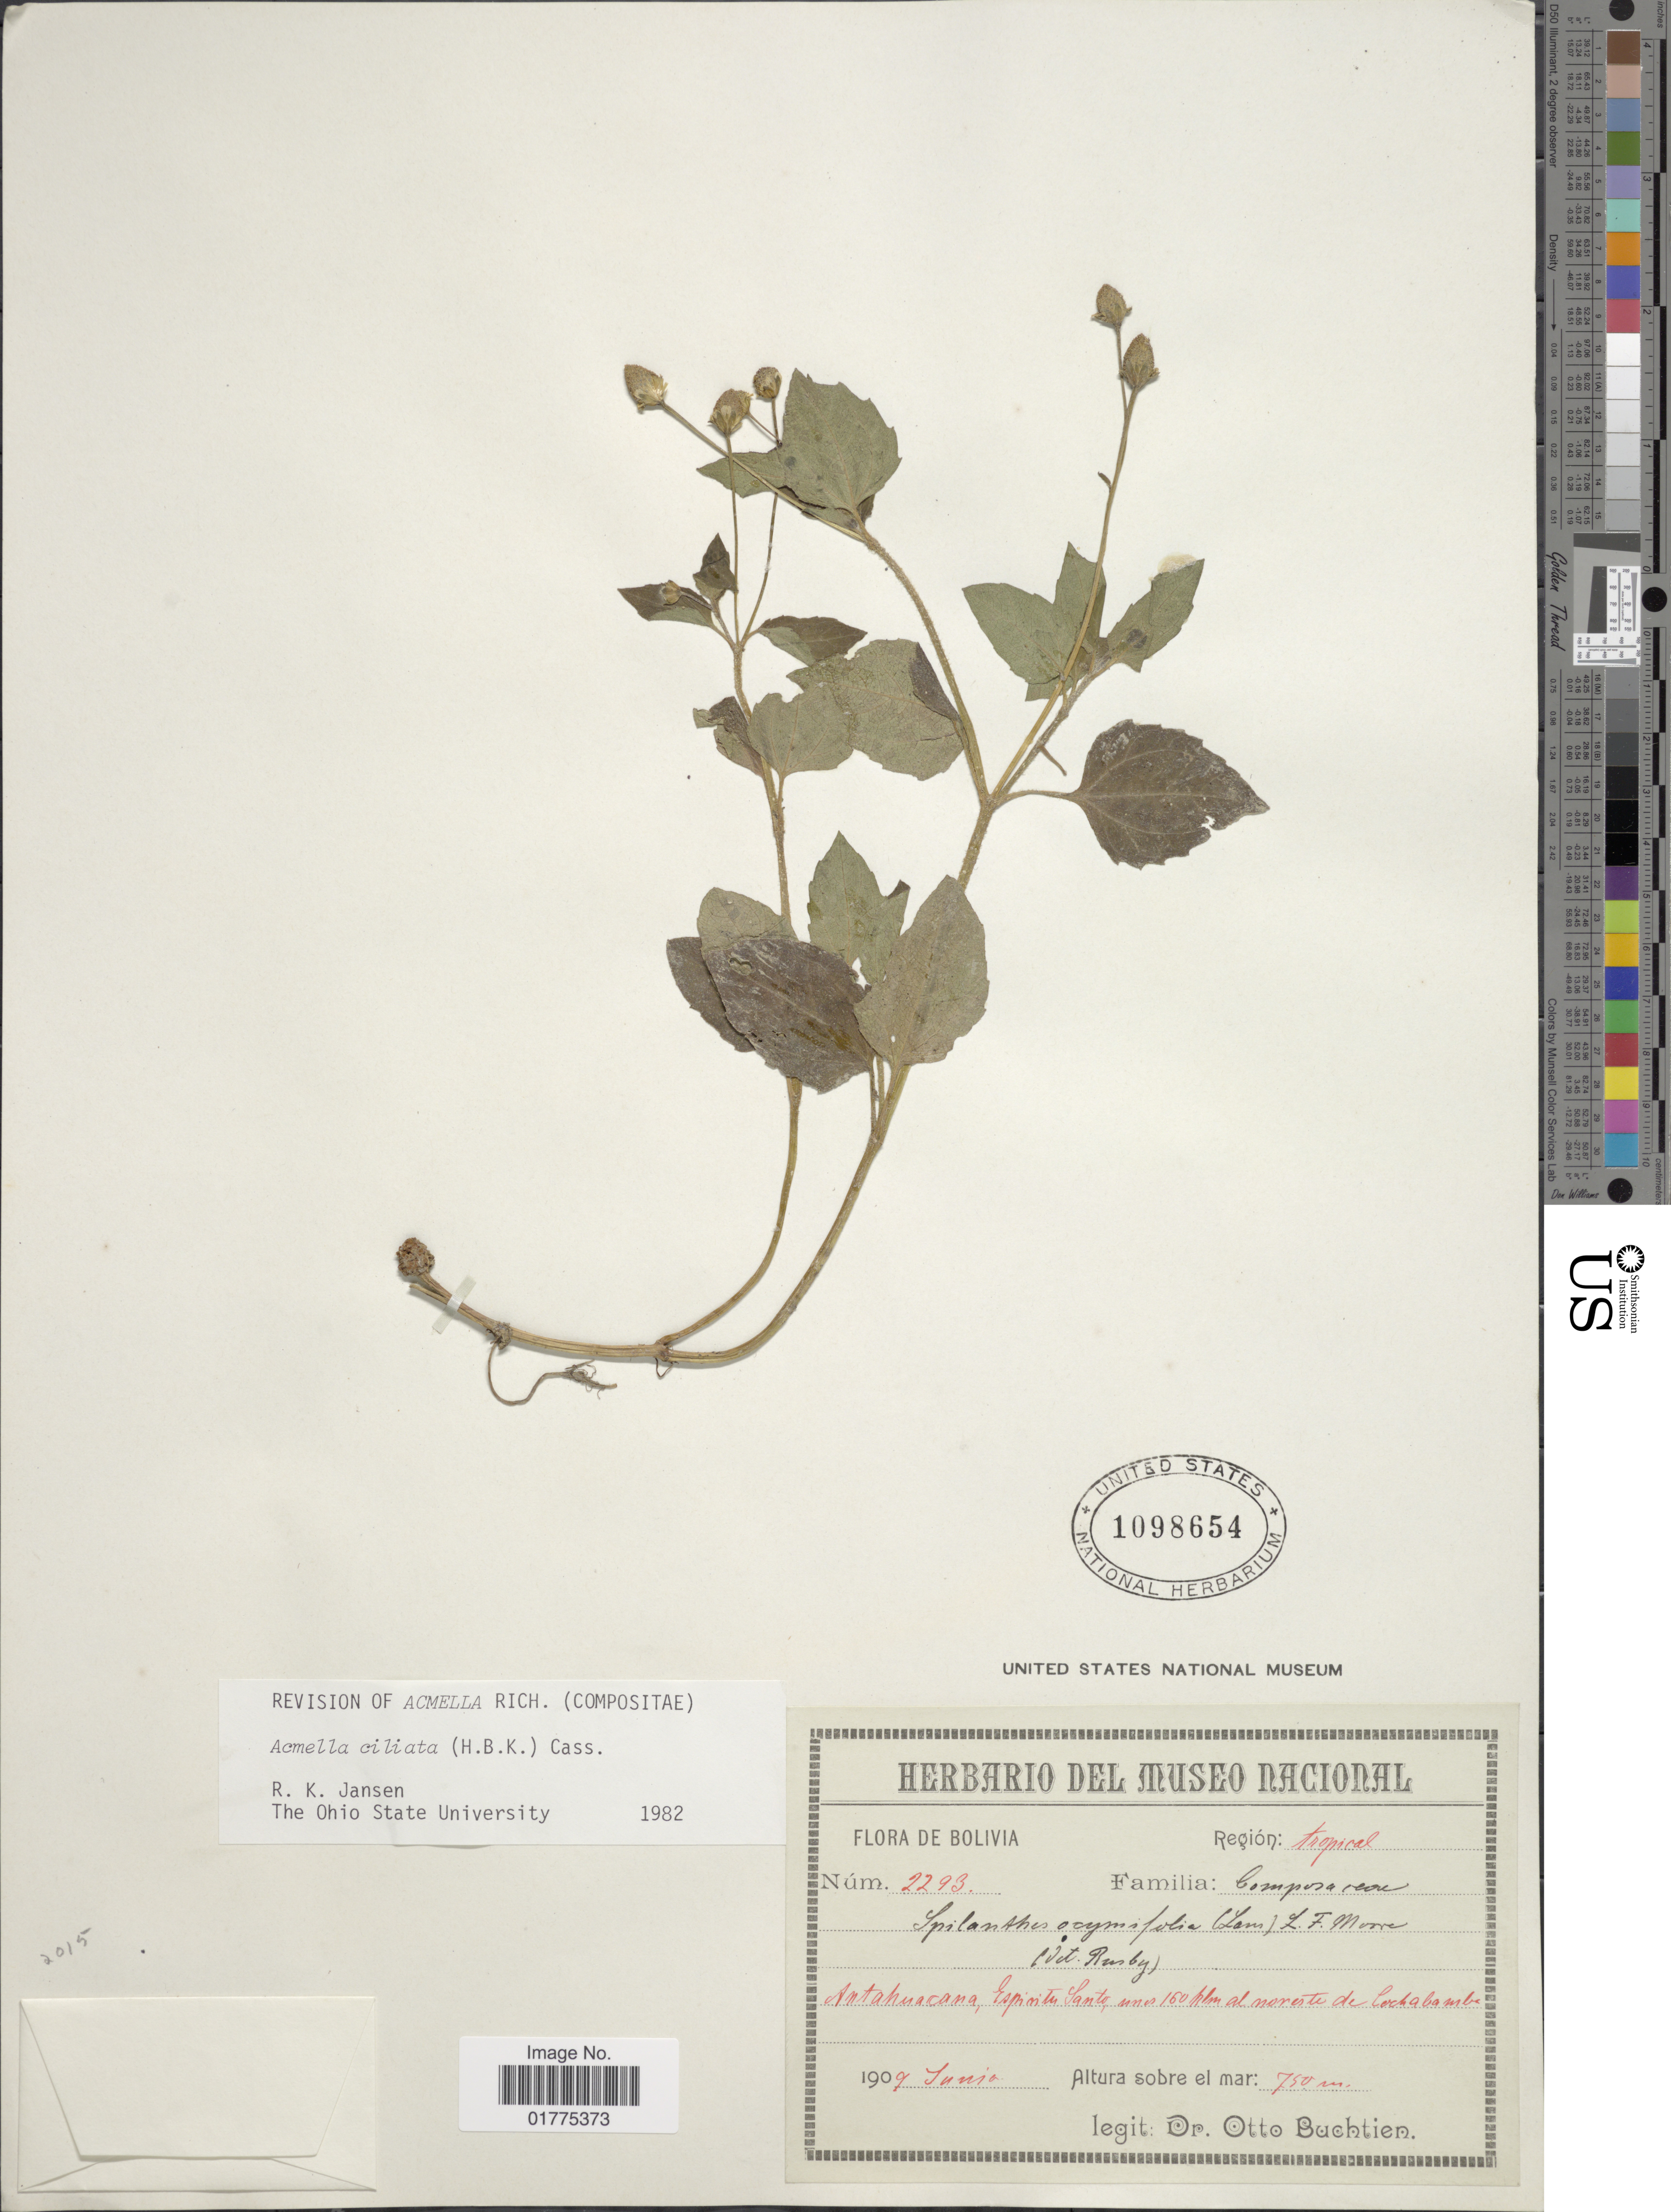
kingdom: Plantae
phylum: Tracheophyta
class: Magnoliopsida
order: Asterales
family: Asteraceae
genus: Acmella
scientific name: Acmella ciliata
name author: (Kunth) Cass.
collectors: O. Buchtien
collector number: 2293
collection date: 1909-06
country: Bolivia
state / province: Cochabamba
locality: Antahuacana, Espirito Santo, unos 160 klm al noreste de Cochabamba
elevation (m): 750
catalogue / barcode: US 1098654